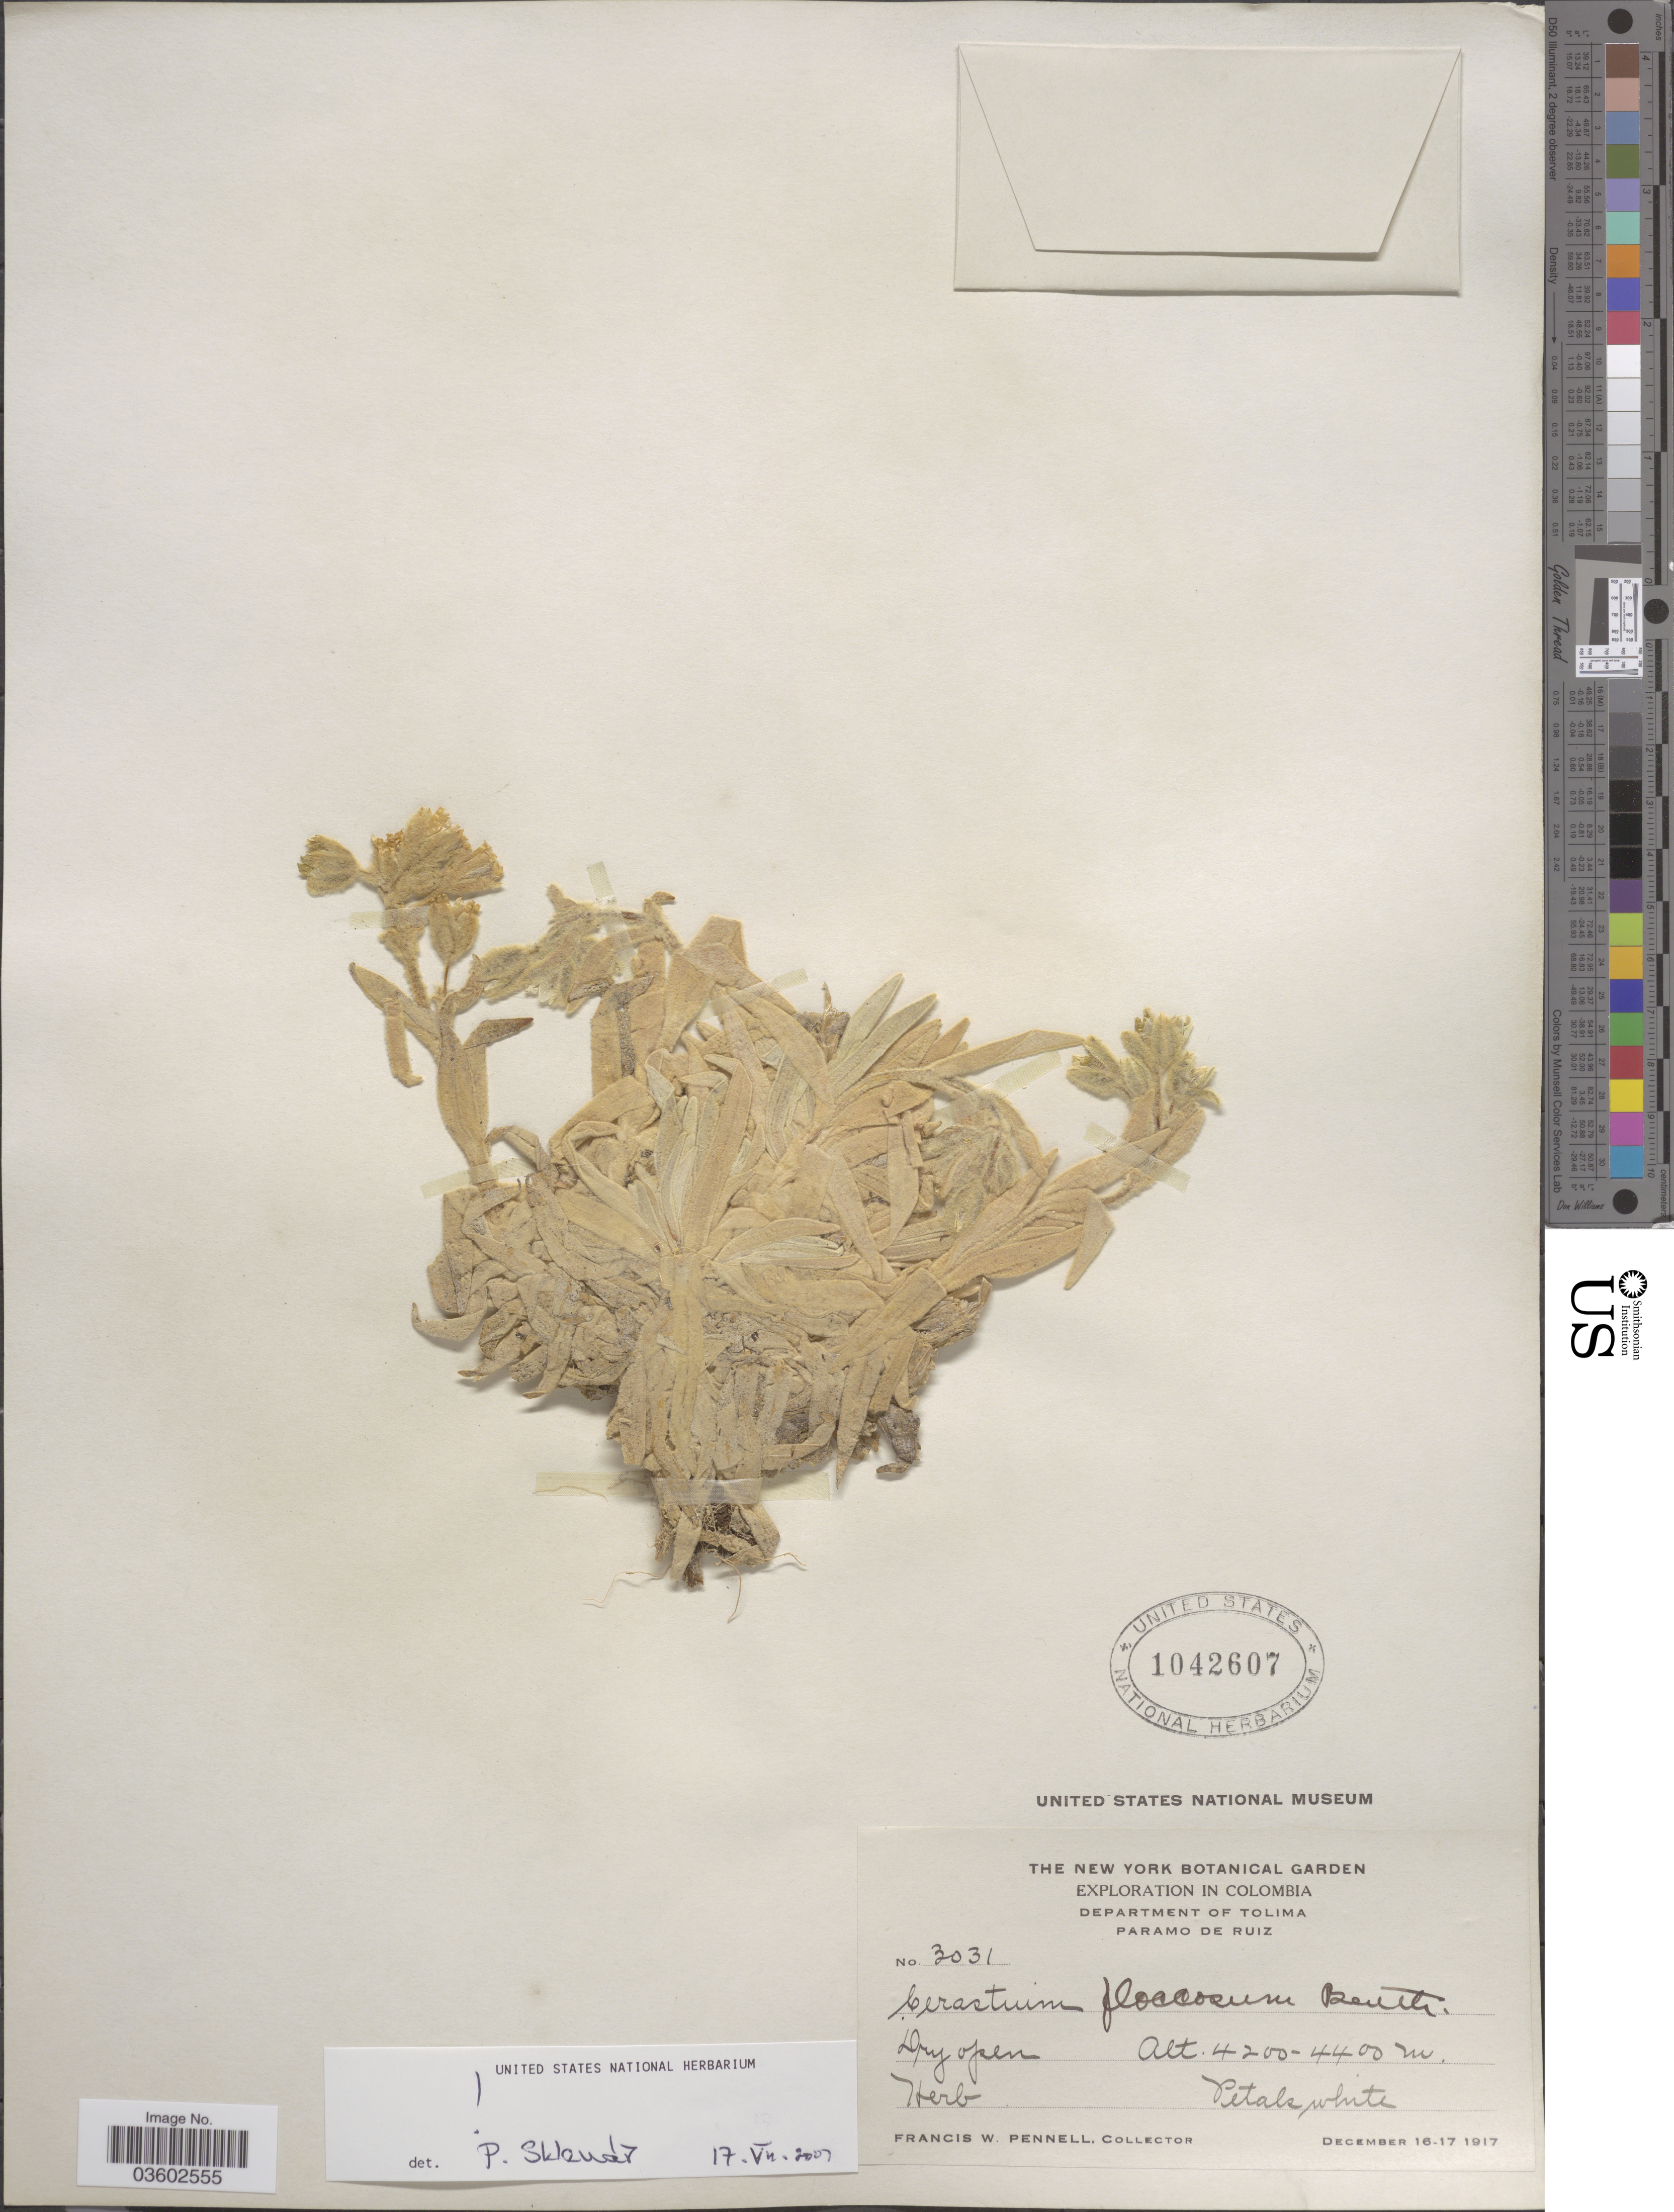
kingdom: Plantae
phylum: Tracheophyta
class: Magnoliopsida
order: Caryophyllales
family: Caryophyllaceae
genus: Cerastium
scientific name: Cerastium floccosum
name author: Benth.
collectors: F. W. Pennell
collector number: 3031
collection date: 1917-12-16/1917-12-17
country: Colombia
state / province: Tolima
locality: Department of Tolima. Paramo de Ruiz.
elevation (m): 4200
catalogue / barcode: US 1042607